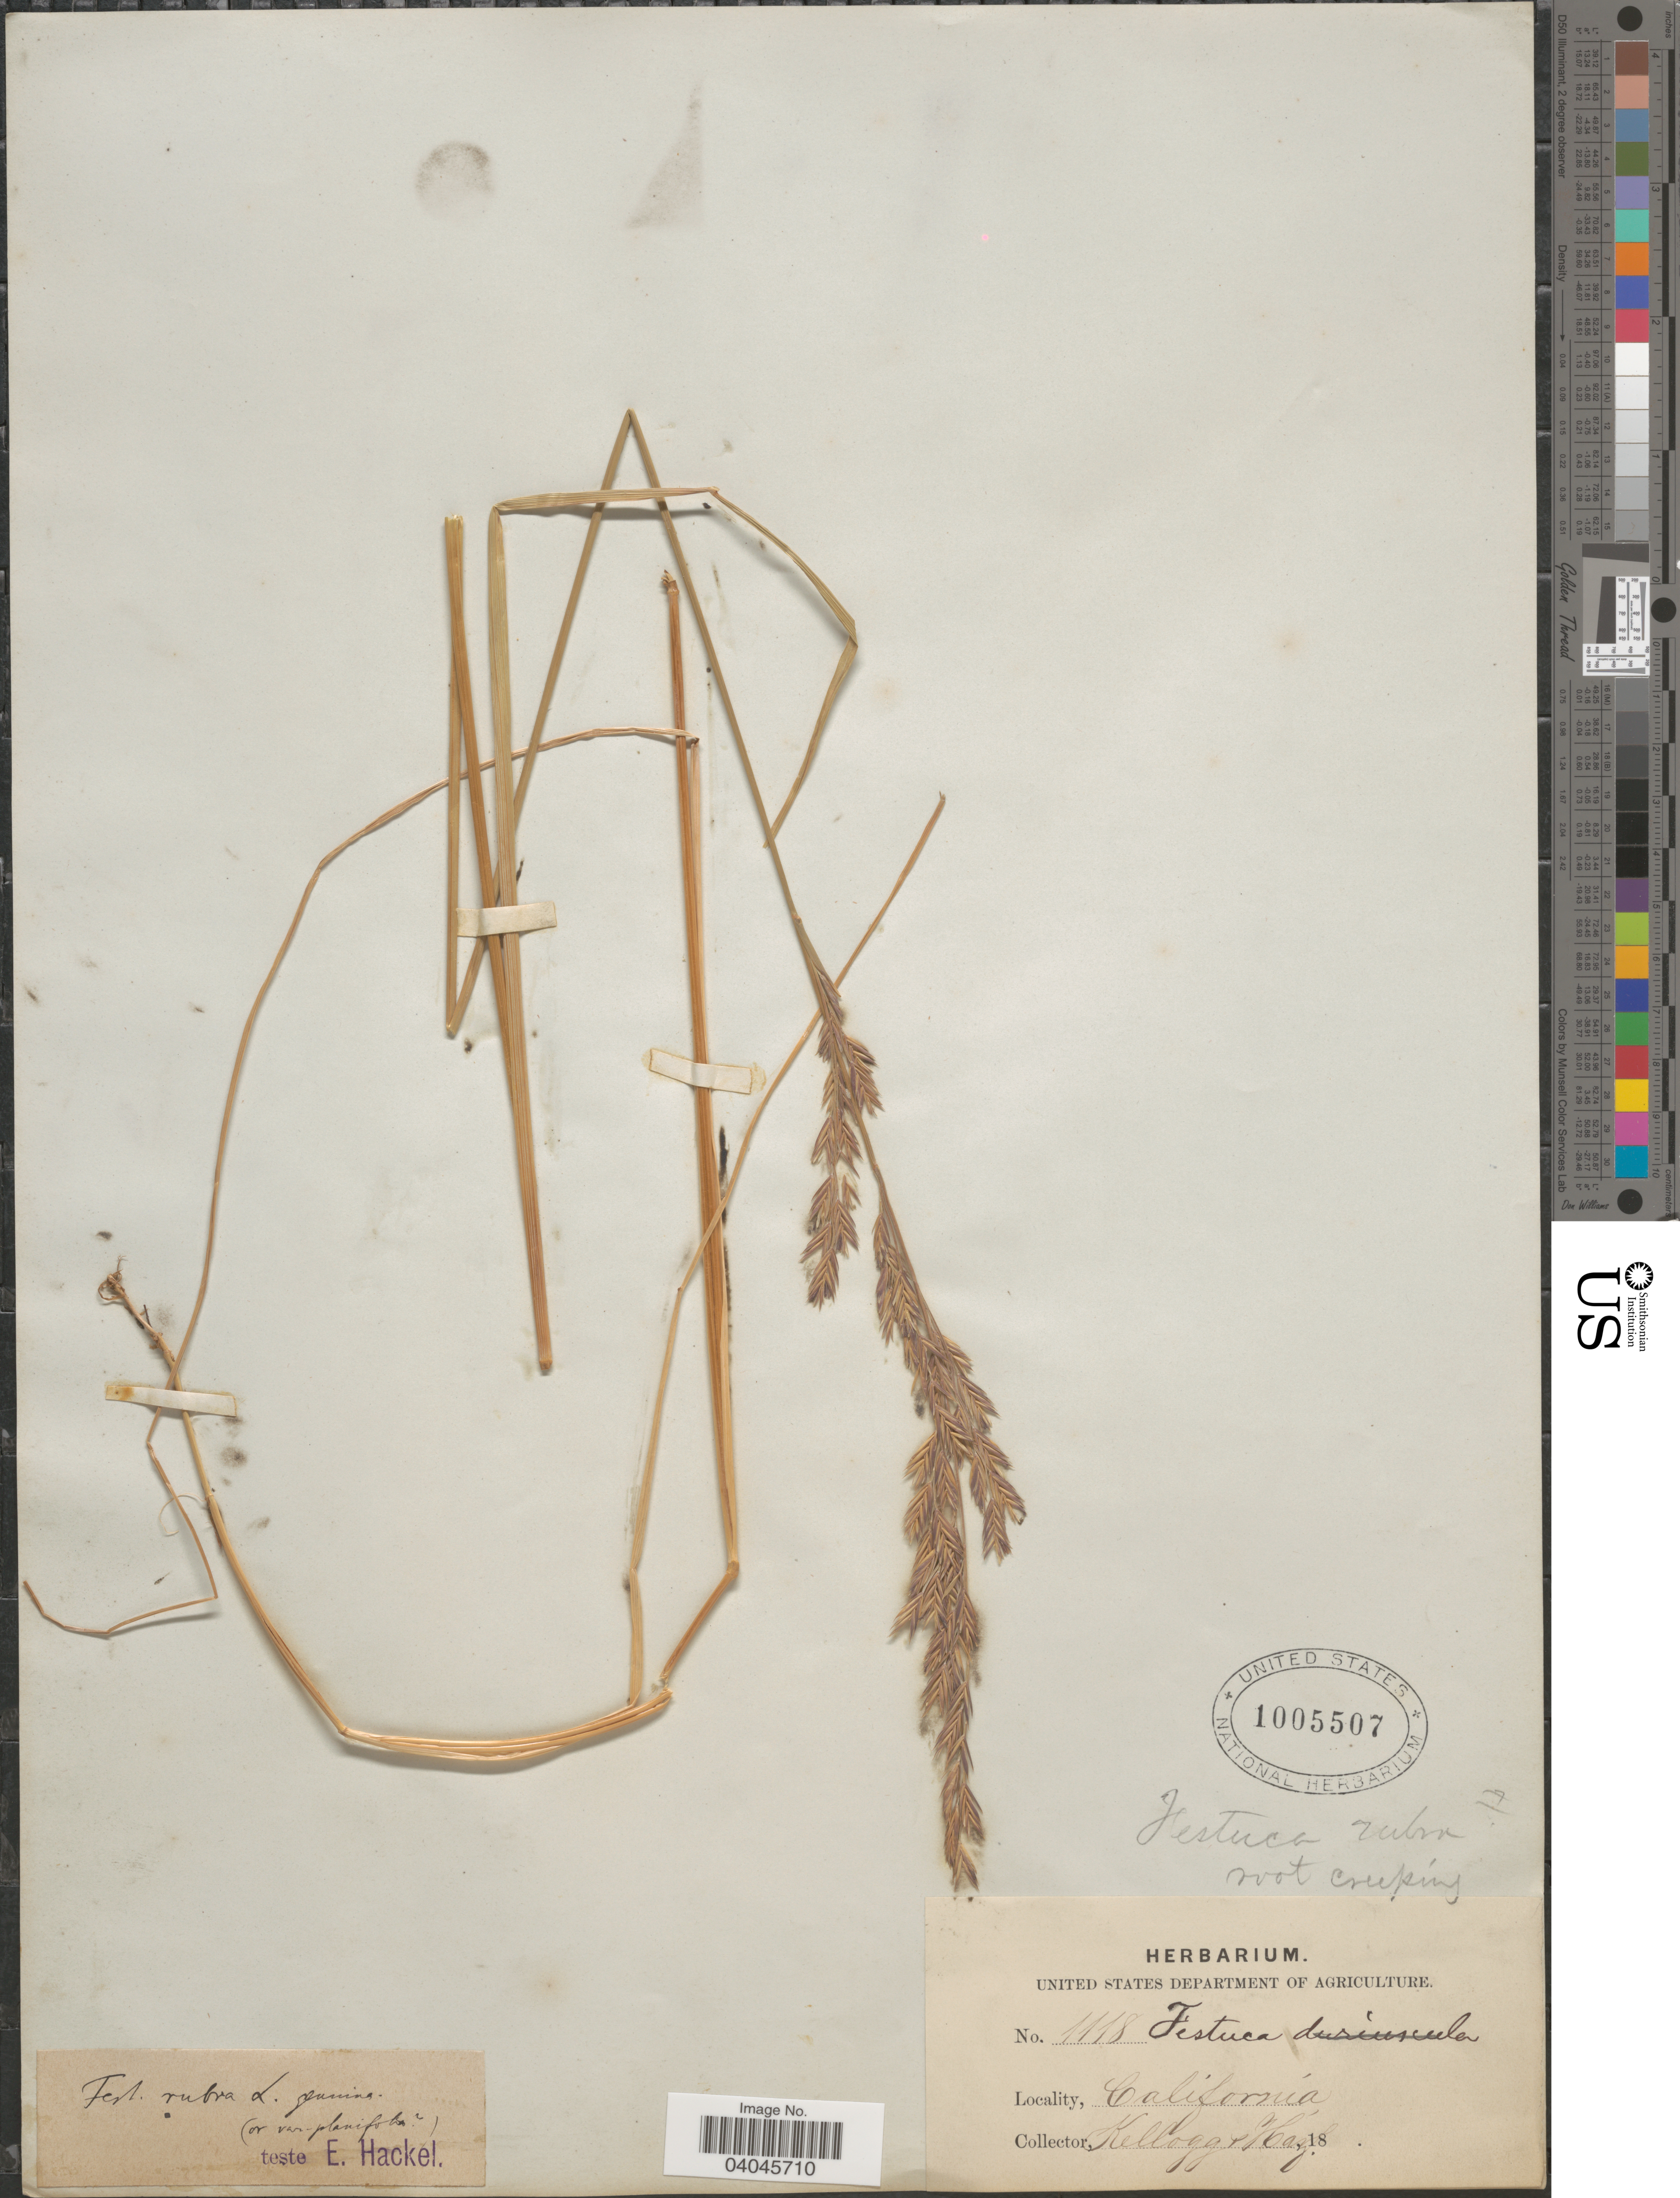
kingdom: Plantae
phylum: Tracheophyta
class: Liliopsida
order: Poales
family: Poaceae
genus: Festuca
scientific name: Festuca rubra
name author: L.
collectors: -- Kellogg & Harford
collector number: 1118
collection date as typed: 18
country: United States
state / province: California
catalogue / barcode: US 1005507